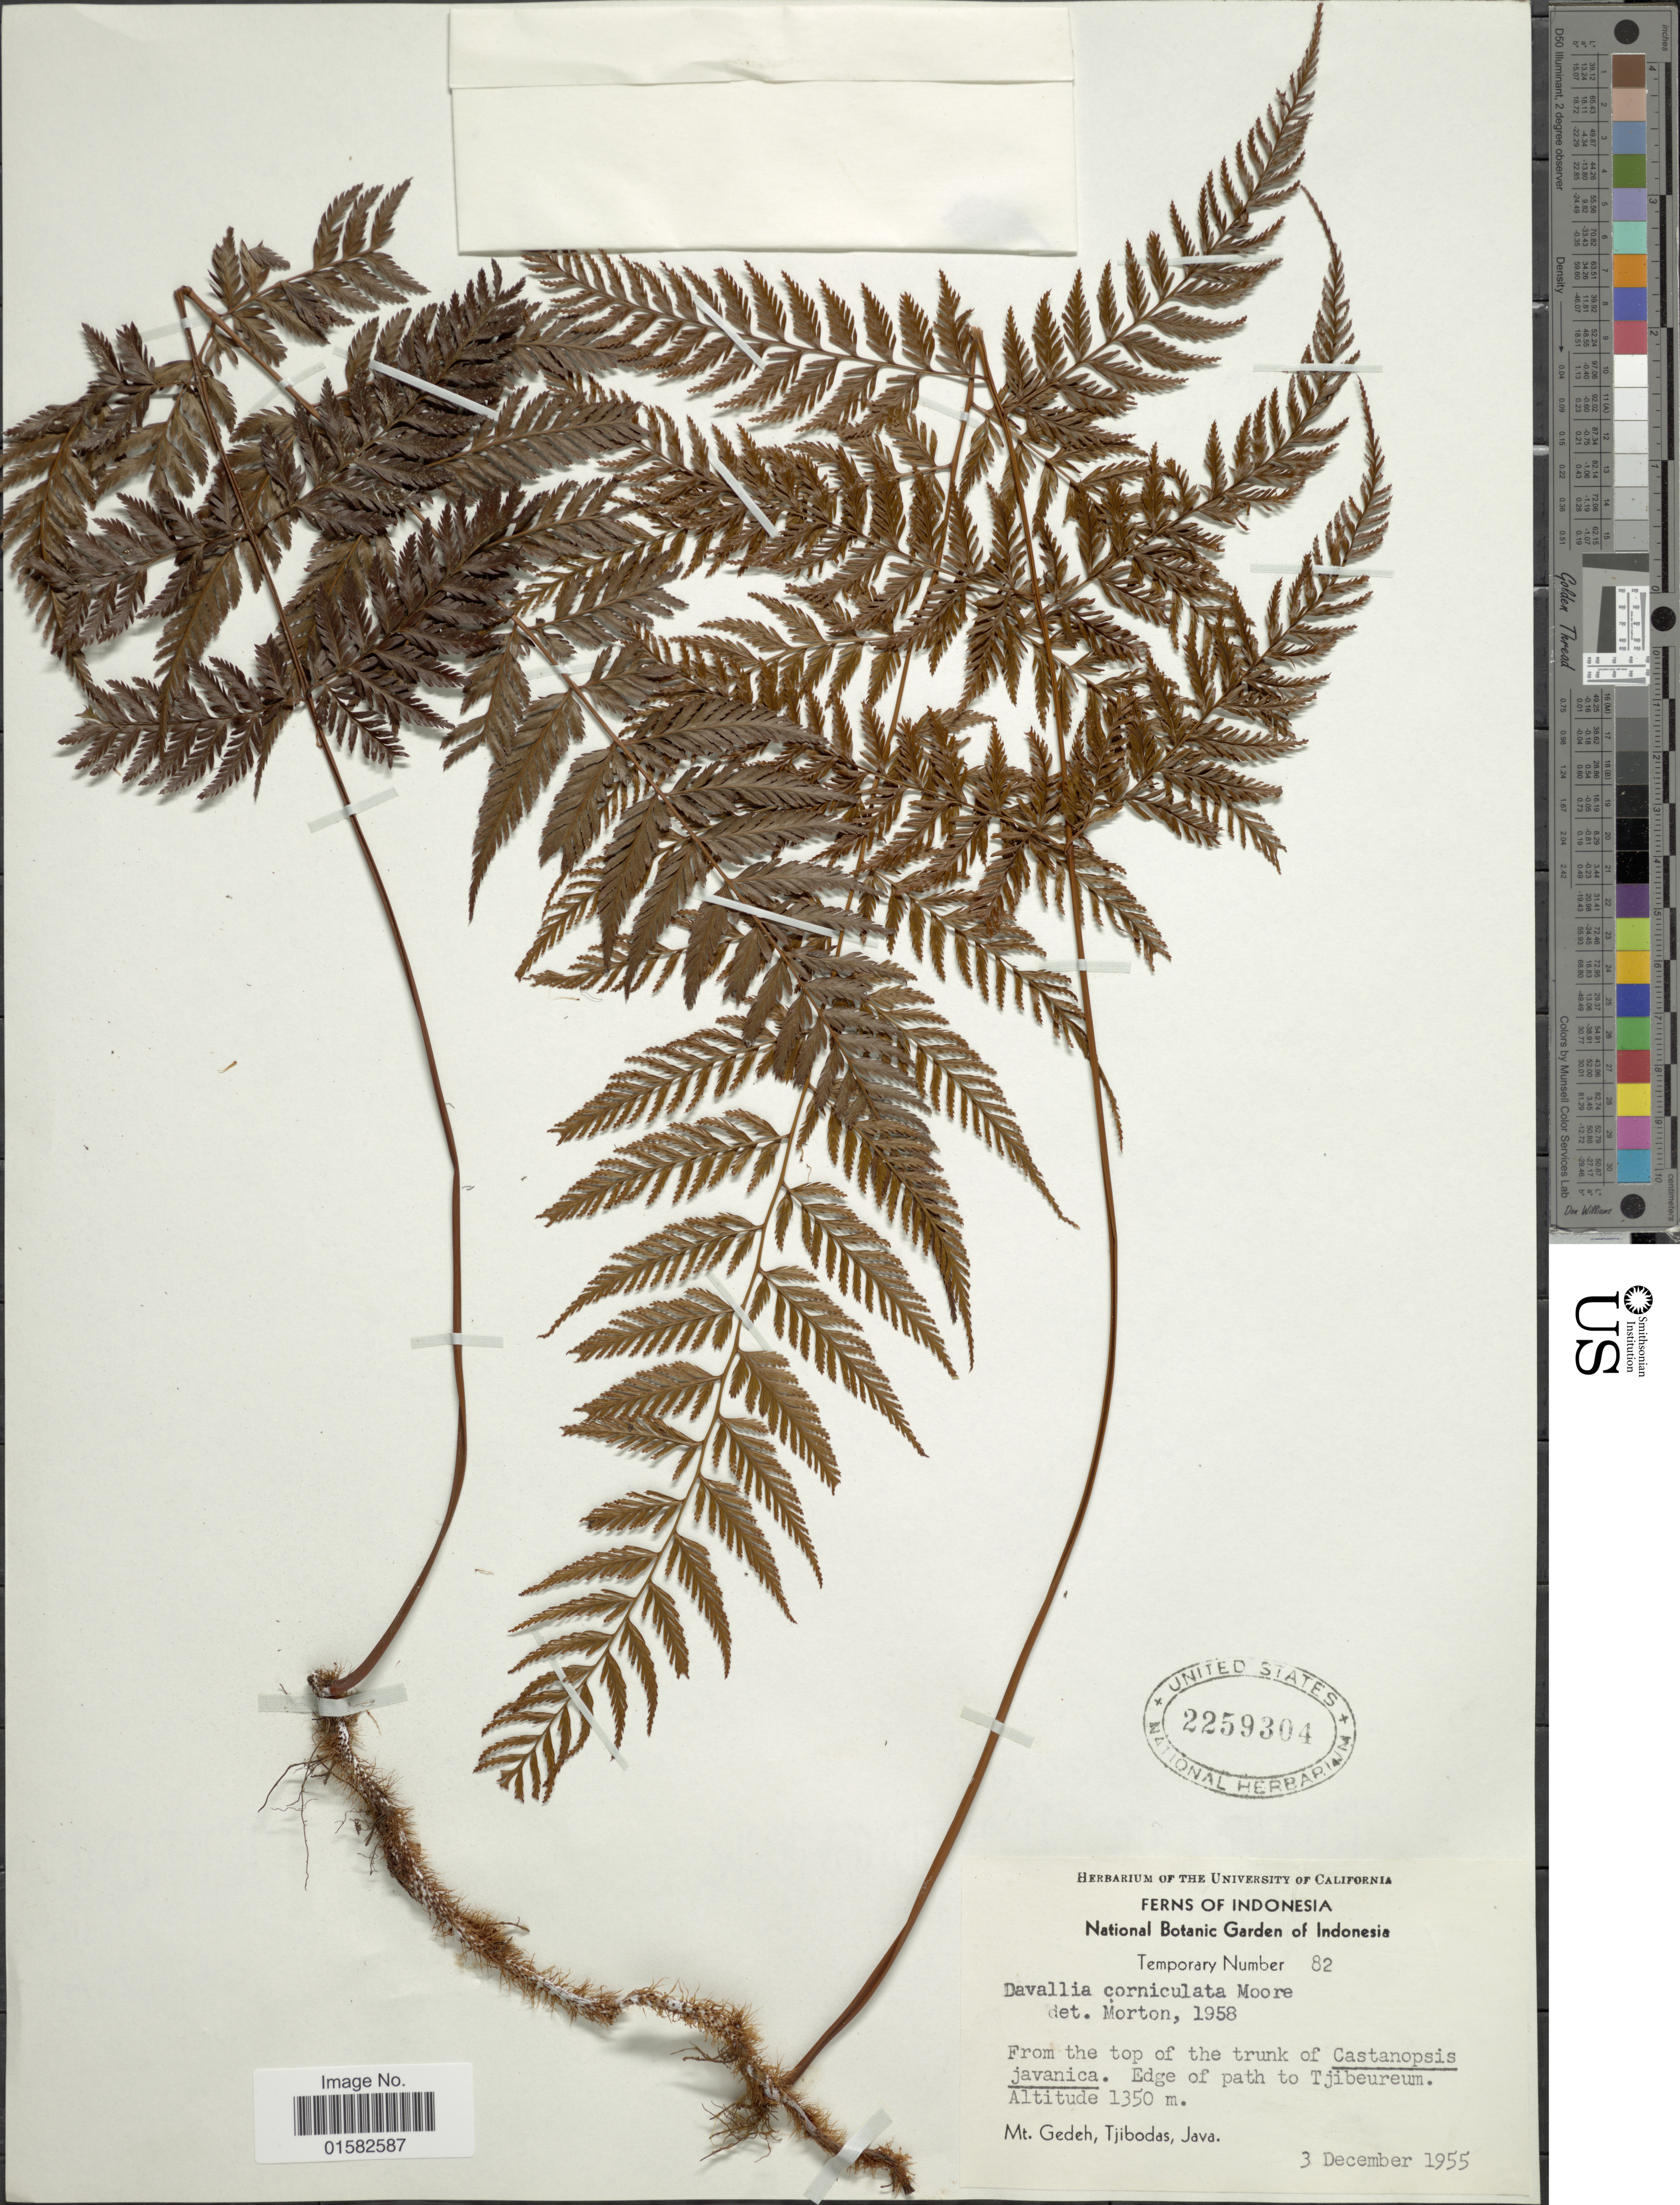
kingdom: Plantae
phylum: Tracheophyta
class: Polypodiopsida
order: Polypodiales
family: Davalliaceae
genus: Humata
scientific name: Humata corniculata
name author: (T. Moore) M. Kato & Tsutsumi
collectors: ex herb. Univ. of California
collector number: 82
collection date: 1955-12-03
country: Indonesia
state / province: Java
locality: Edge of path to Tjibeureum, Mt. Gedeh, Tjibodas,Java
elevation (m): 1350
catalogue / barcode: US 2259304